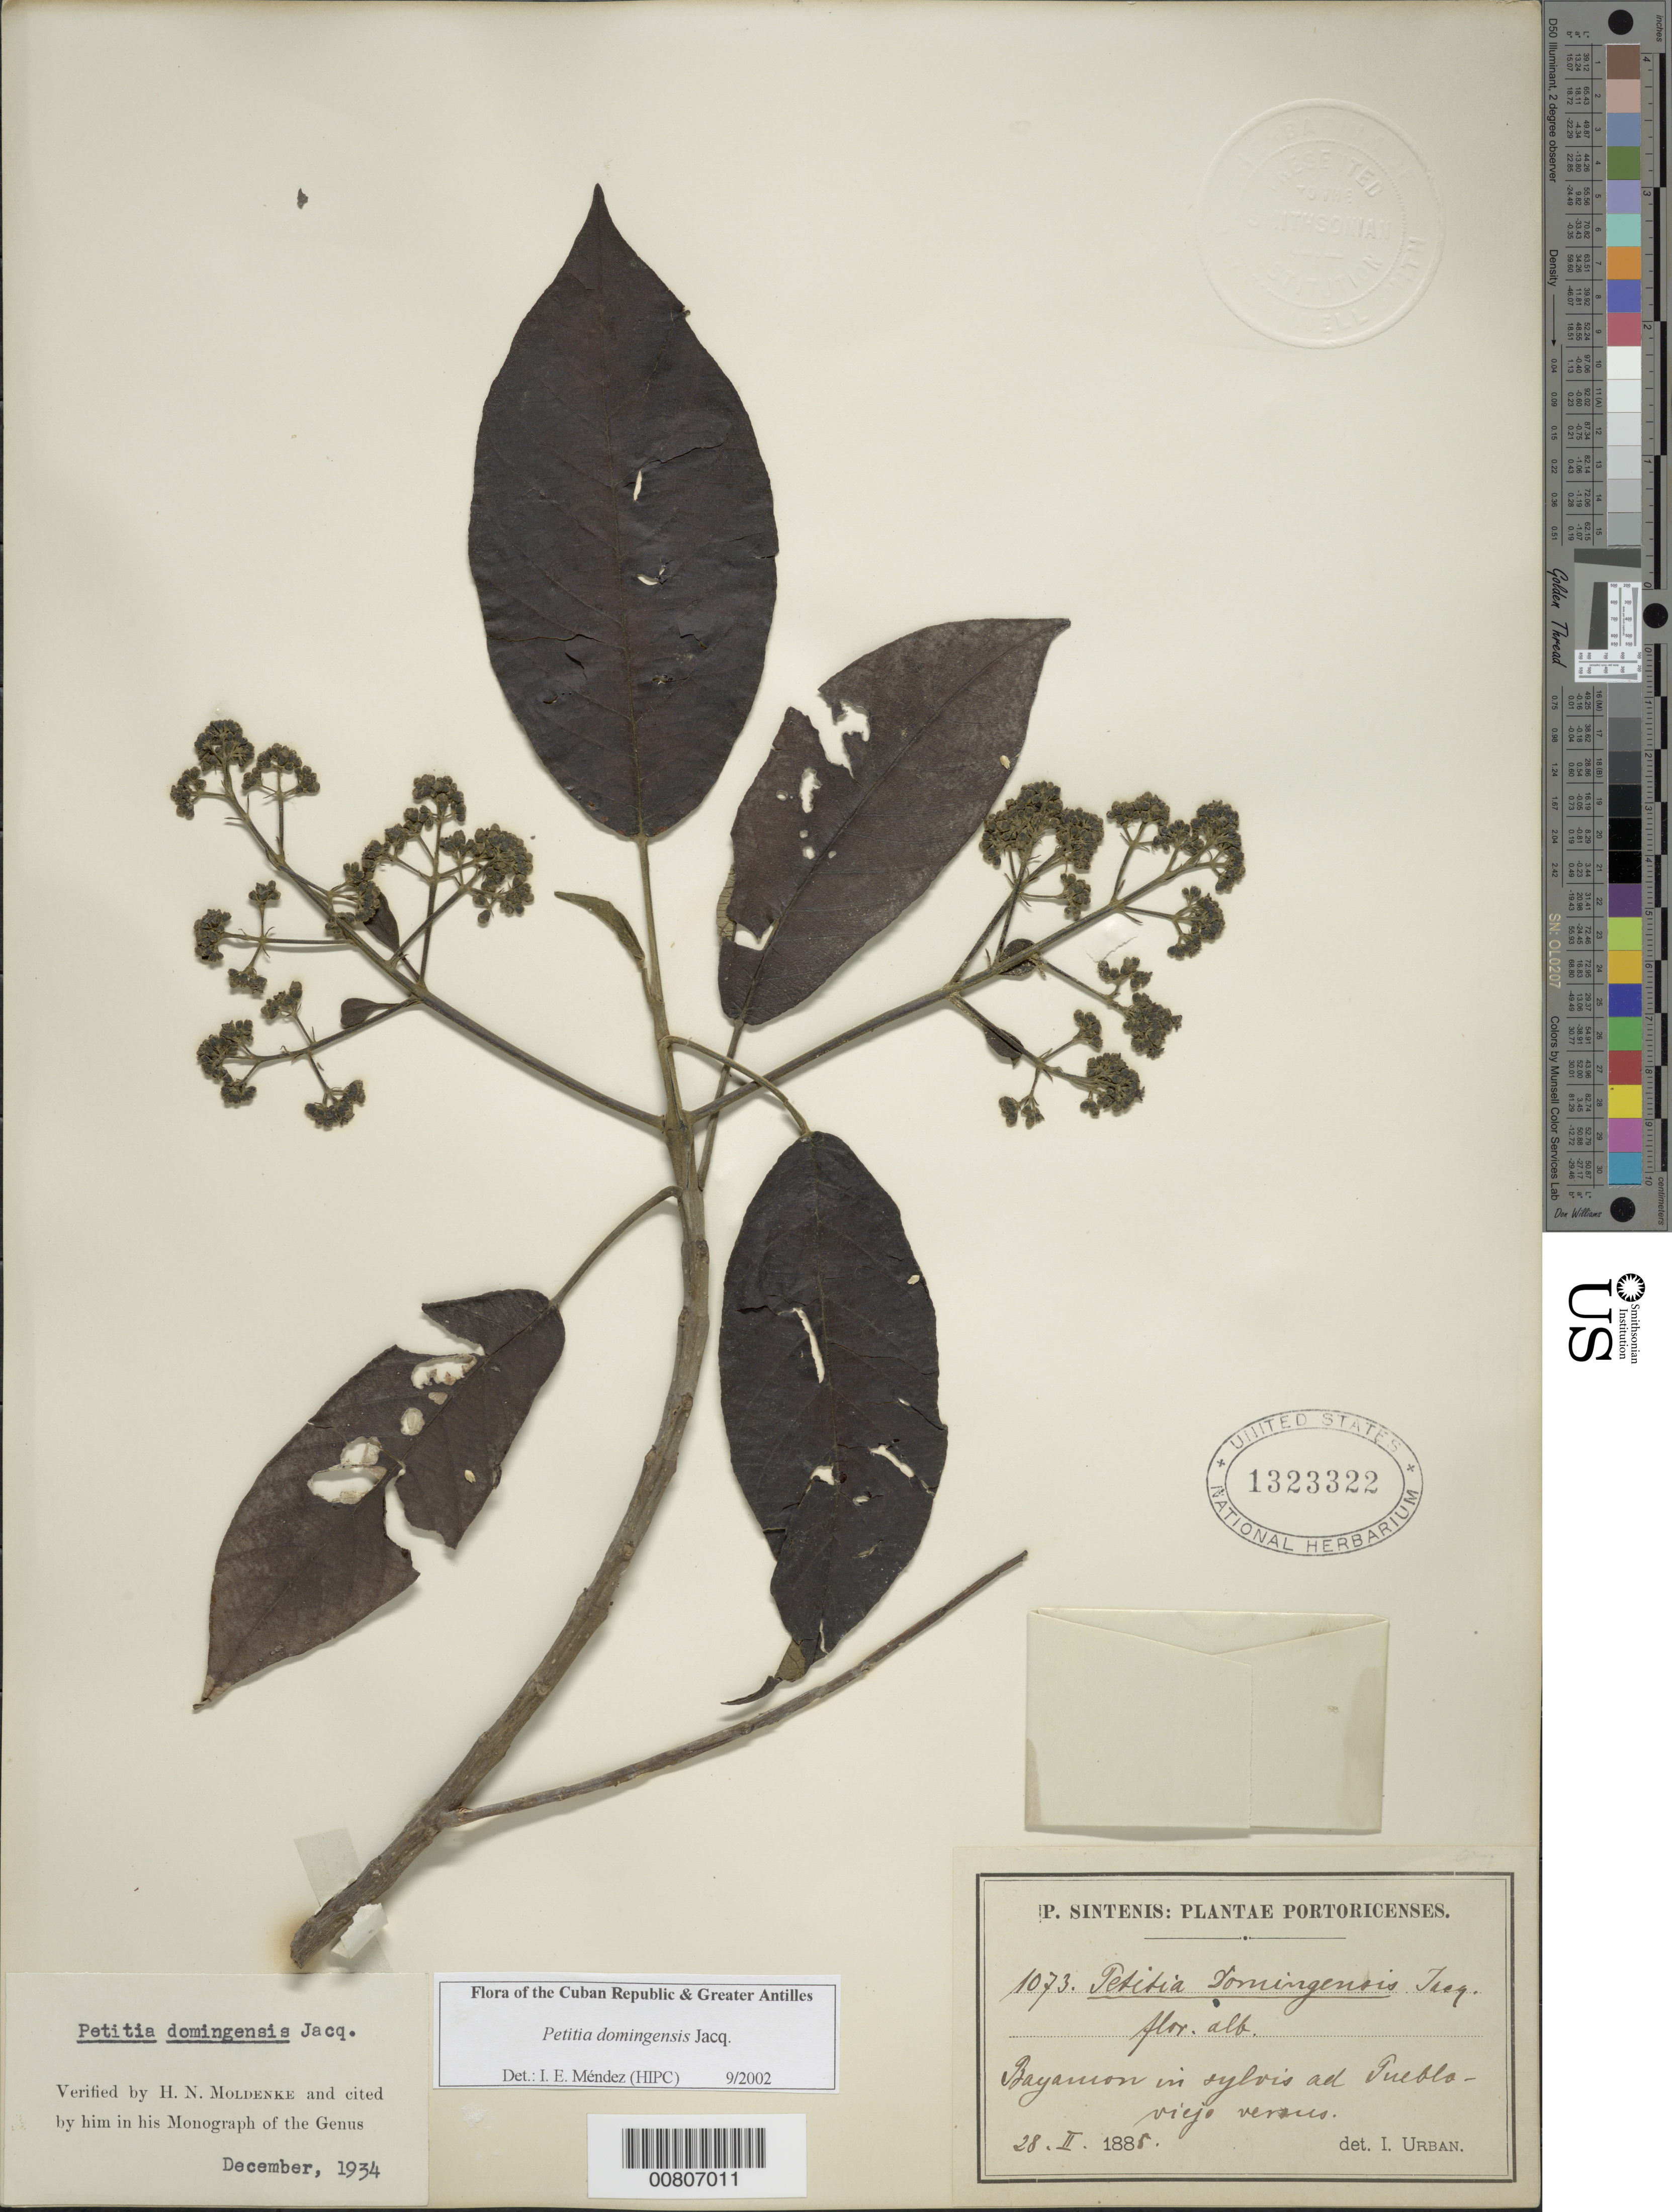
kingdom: Plantae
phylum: Tracheophyta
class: Magnoliopsida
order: Lamiales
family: Lamiaceae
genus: Petitia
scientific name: Petitia domingensis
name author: Jacq.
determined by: Méndez, Isidro E., (HIPC)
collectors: P. Sintenis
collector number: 1073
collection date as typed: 28 Feb 1885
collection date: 1885-02-28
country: Puerto Rico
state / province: Bayamón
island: Puerto Rico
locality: Puebla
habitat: In sylvis, viejo verus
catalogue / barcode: US 1323322